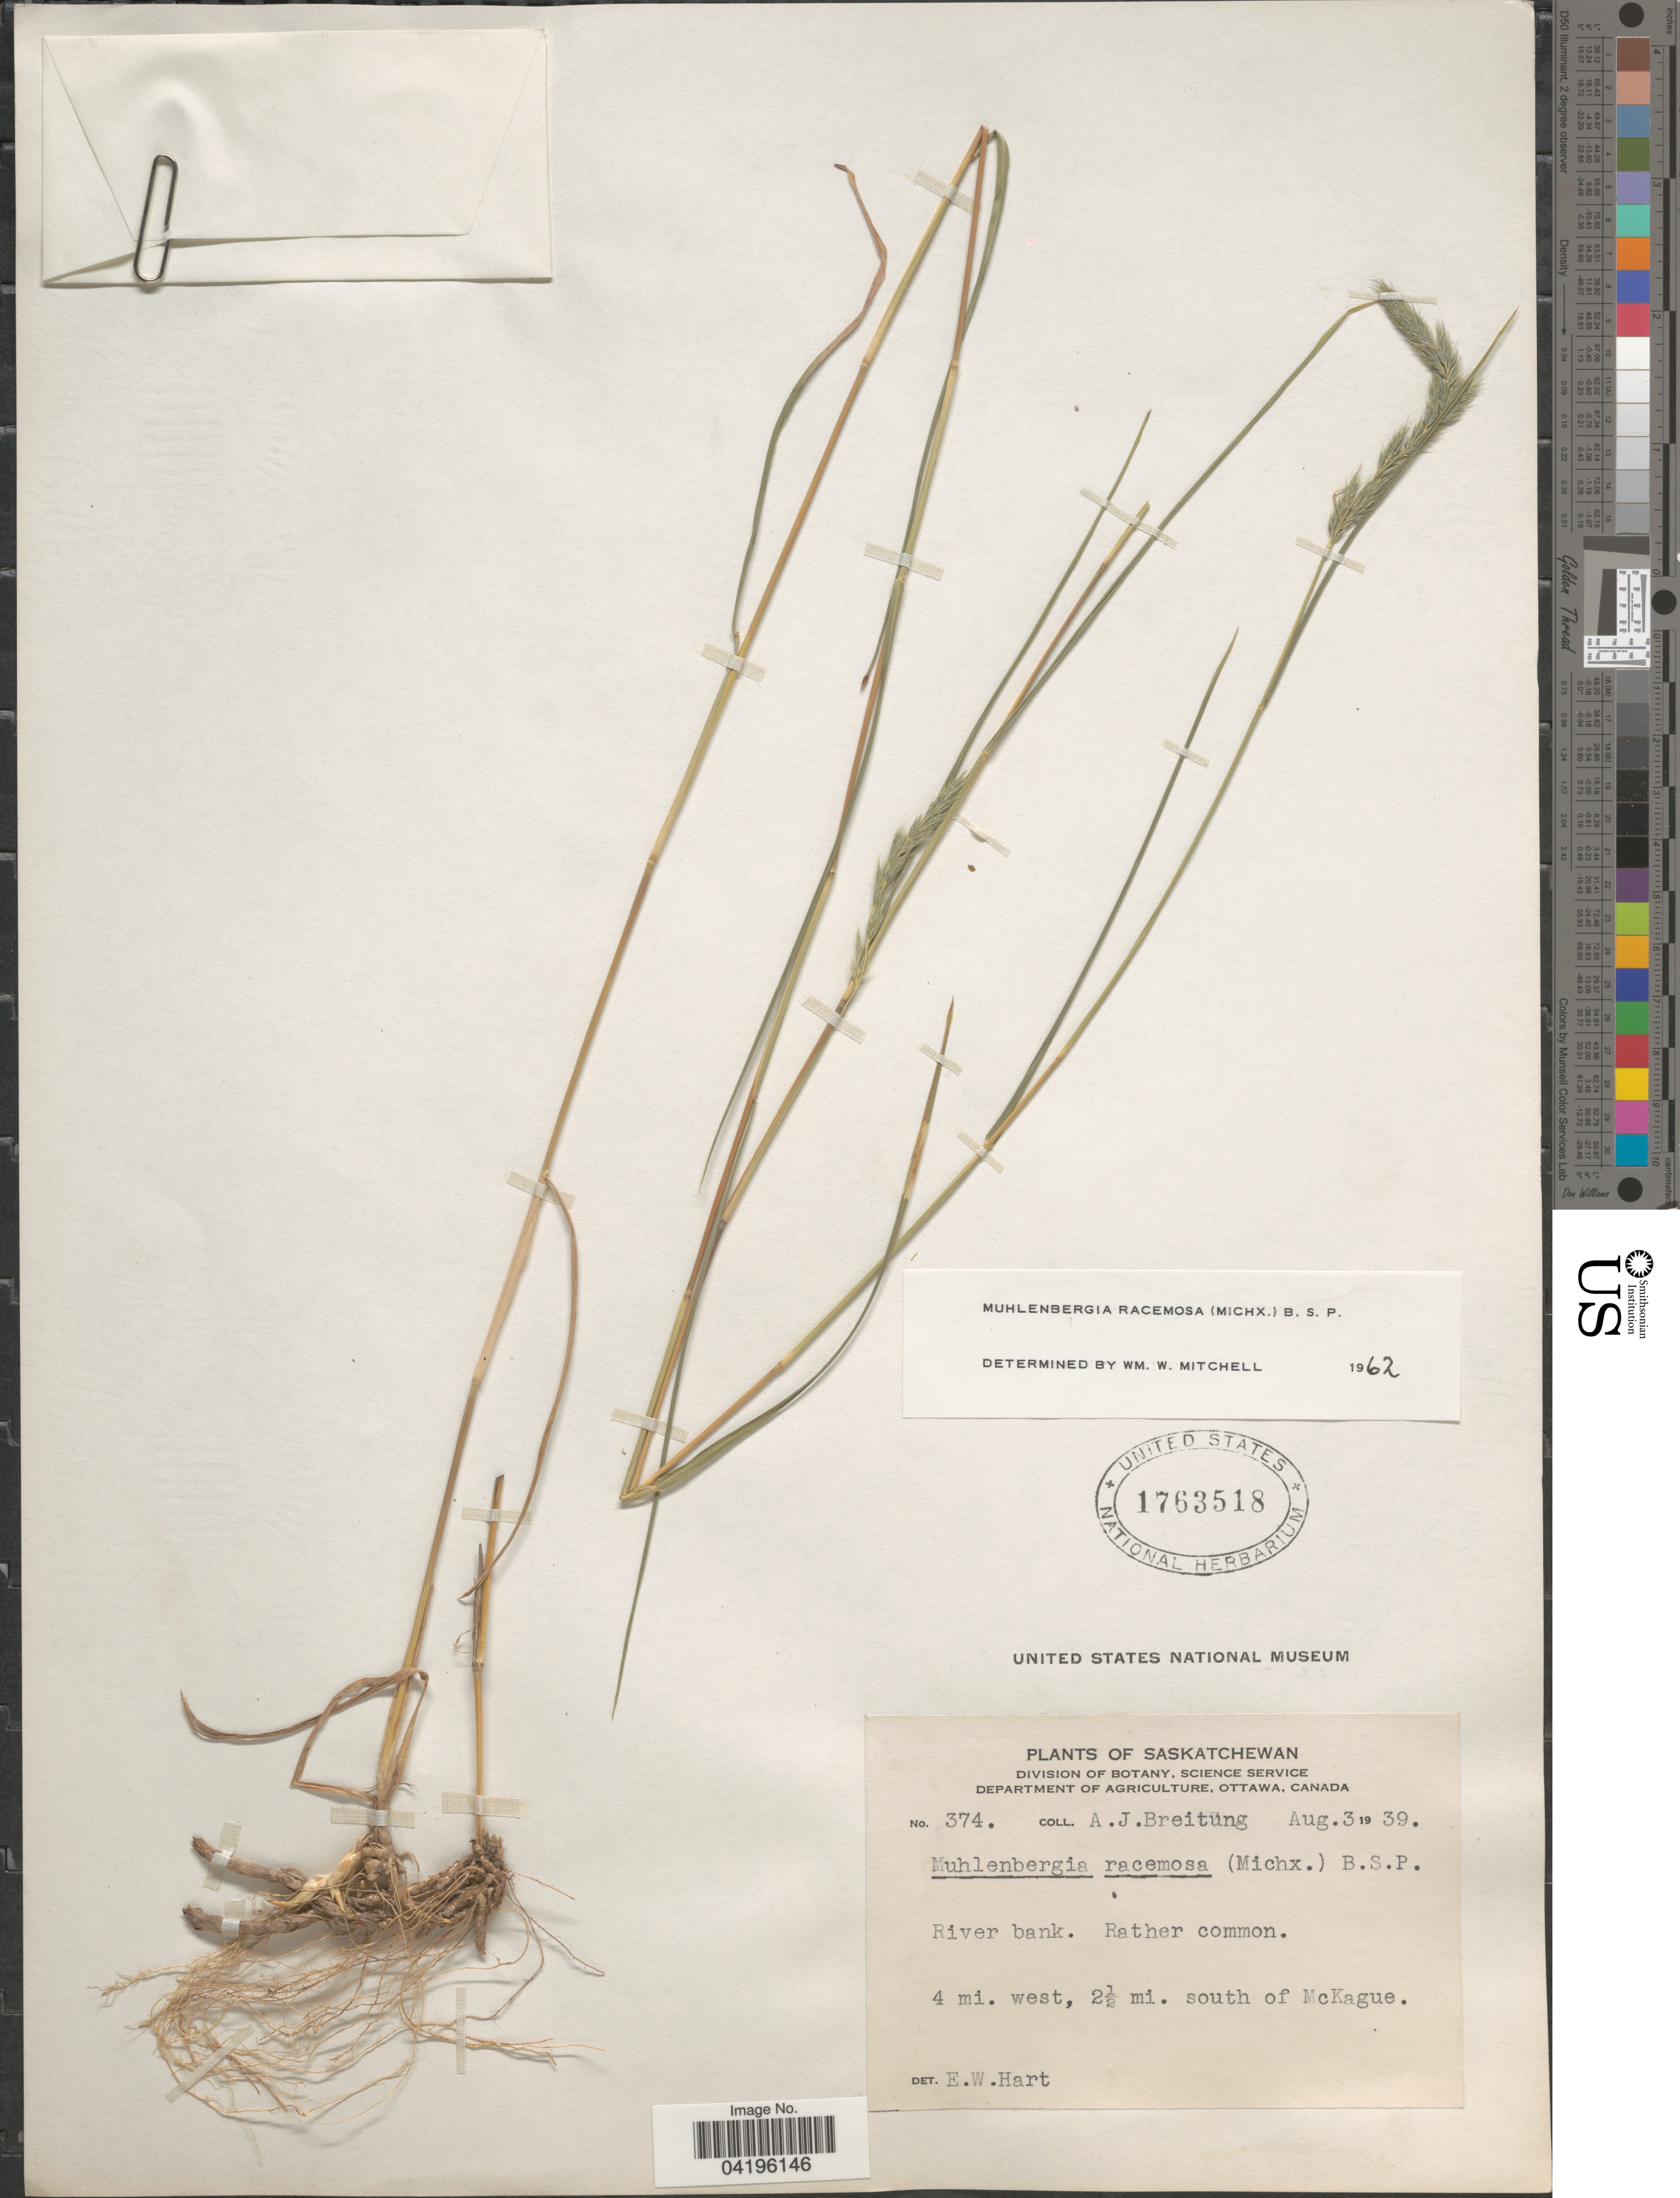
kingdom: Plantae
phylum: Tracheophyta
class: Liliopsida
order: Poales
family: Poaceae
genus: Muhlenbergia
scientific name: Muhlenbergia racemosa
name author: (Michx.) Britton et al.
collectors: A. Breitung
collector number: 374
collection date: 1939-08-03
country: Canada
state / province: Saskatchewan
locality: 4 mi. west, 2½ mi. south of McKague.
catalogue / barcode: US 1763518